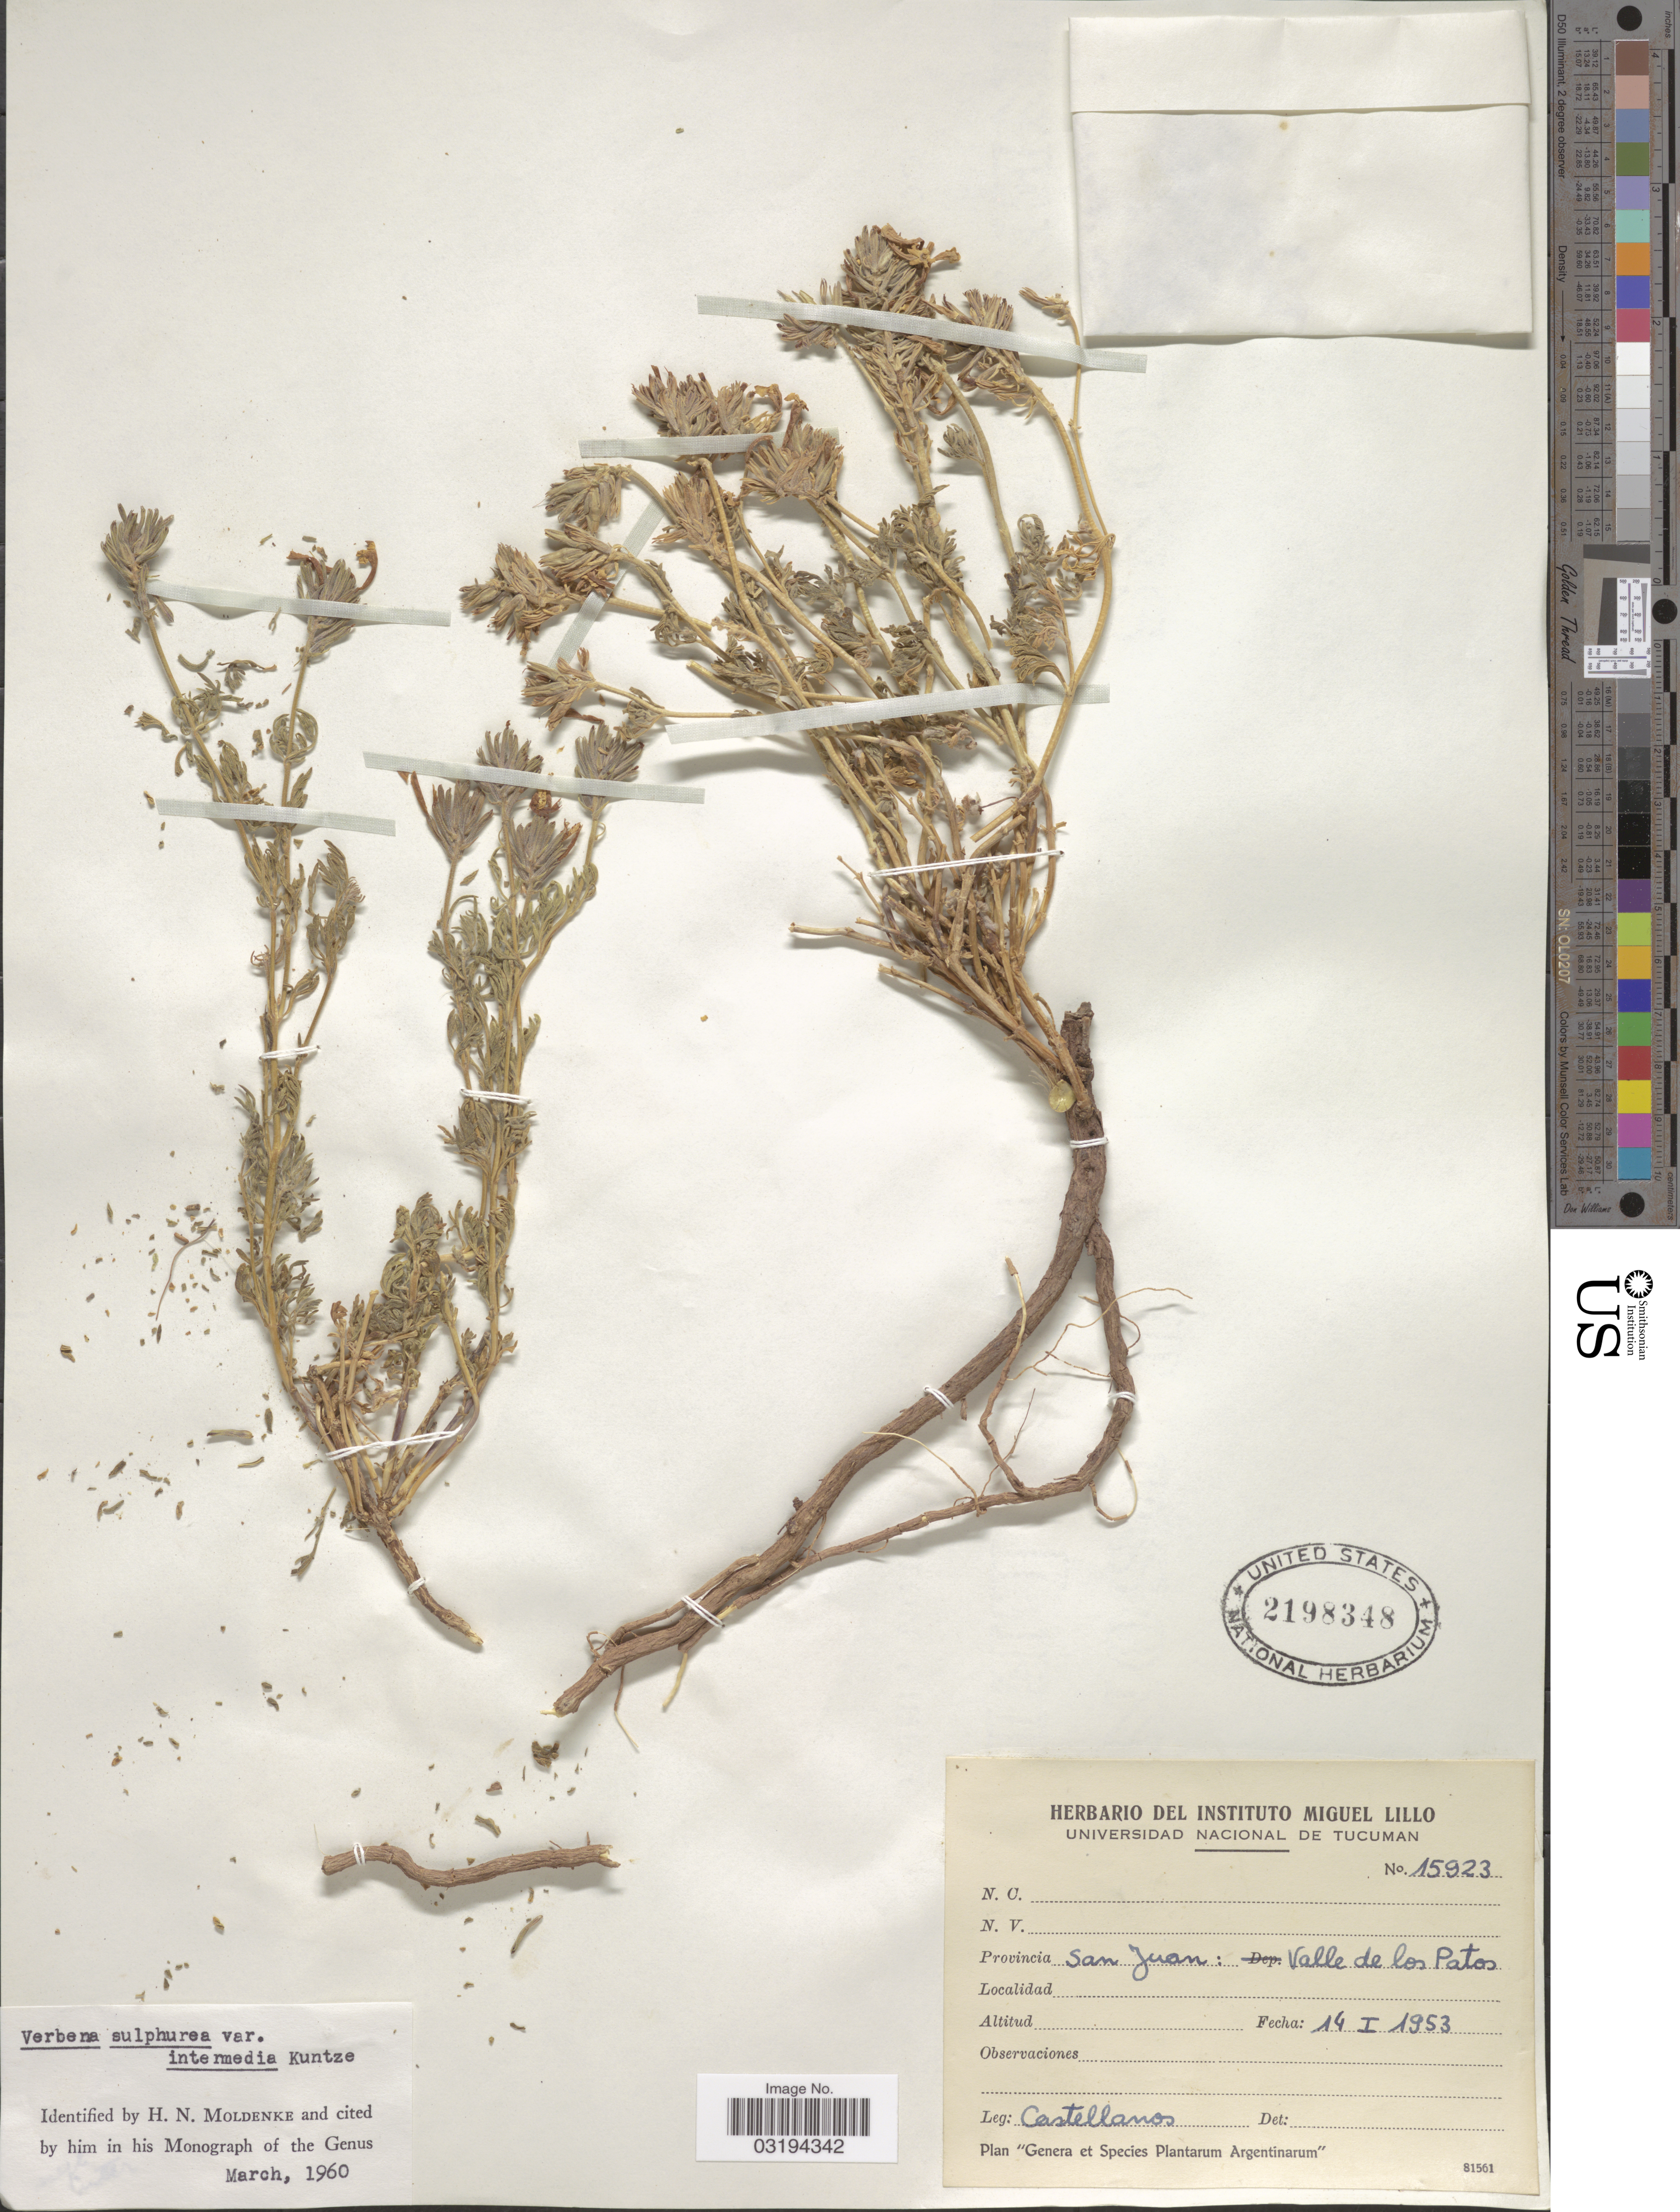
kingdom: Plantae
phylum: Tracheophyta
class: Magnoliopsida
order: Lamiales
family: Verbenaceae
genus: Verbena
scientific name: Verbena sulphurea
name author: D. Don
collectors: -- Castellanos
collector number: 15923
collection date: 1953-01-14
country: Argentina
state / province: San Juan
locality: Valle de los Patos.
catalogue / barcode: US 2198348